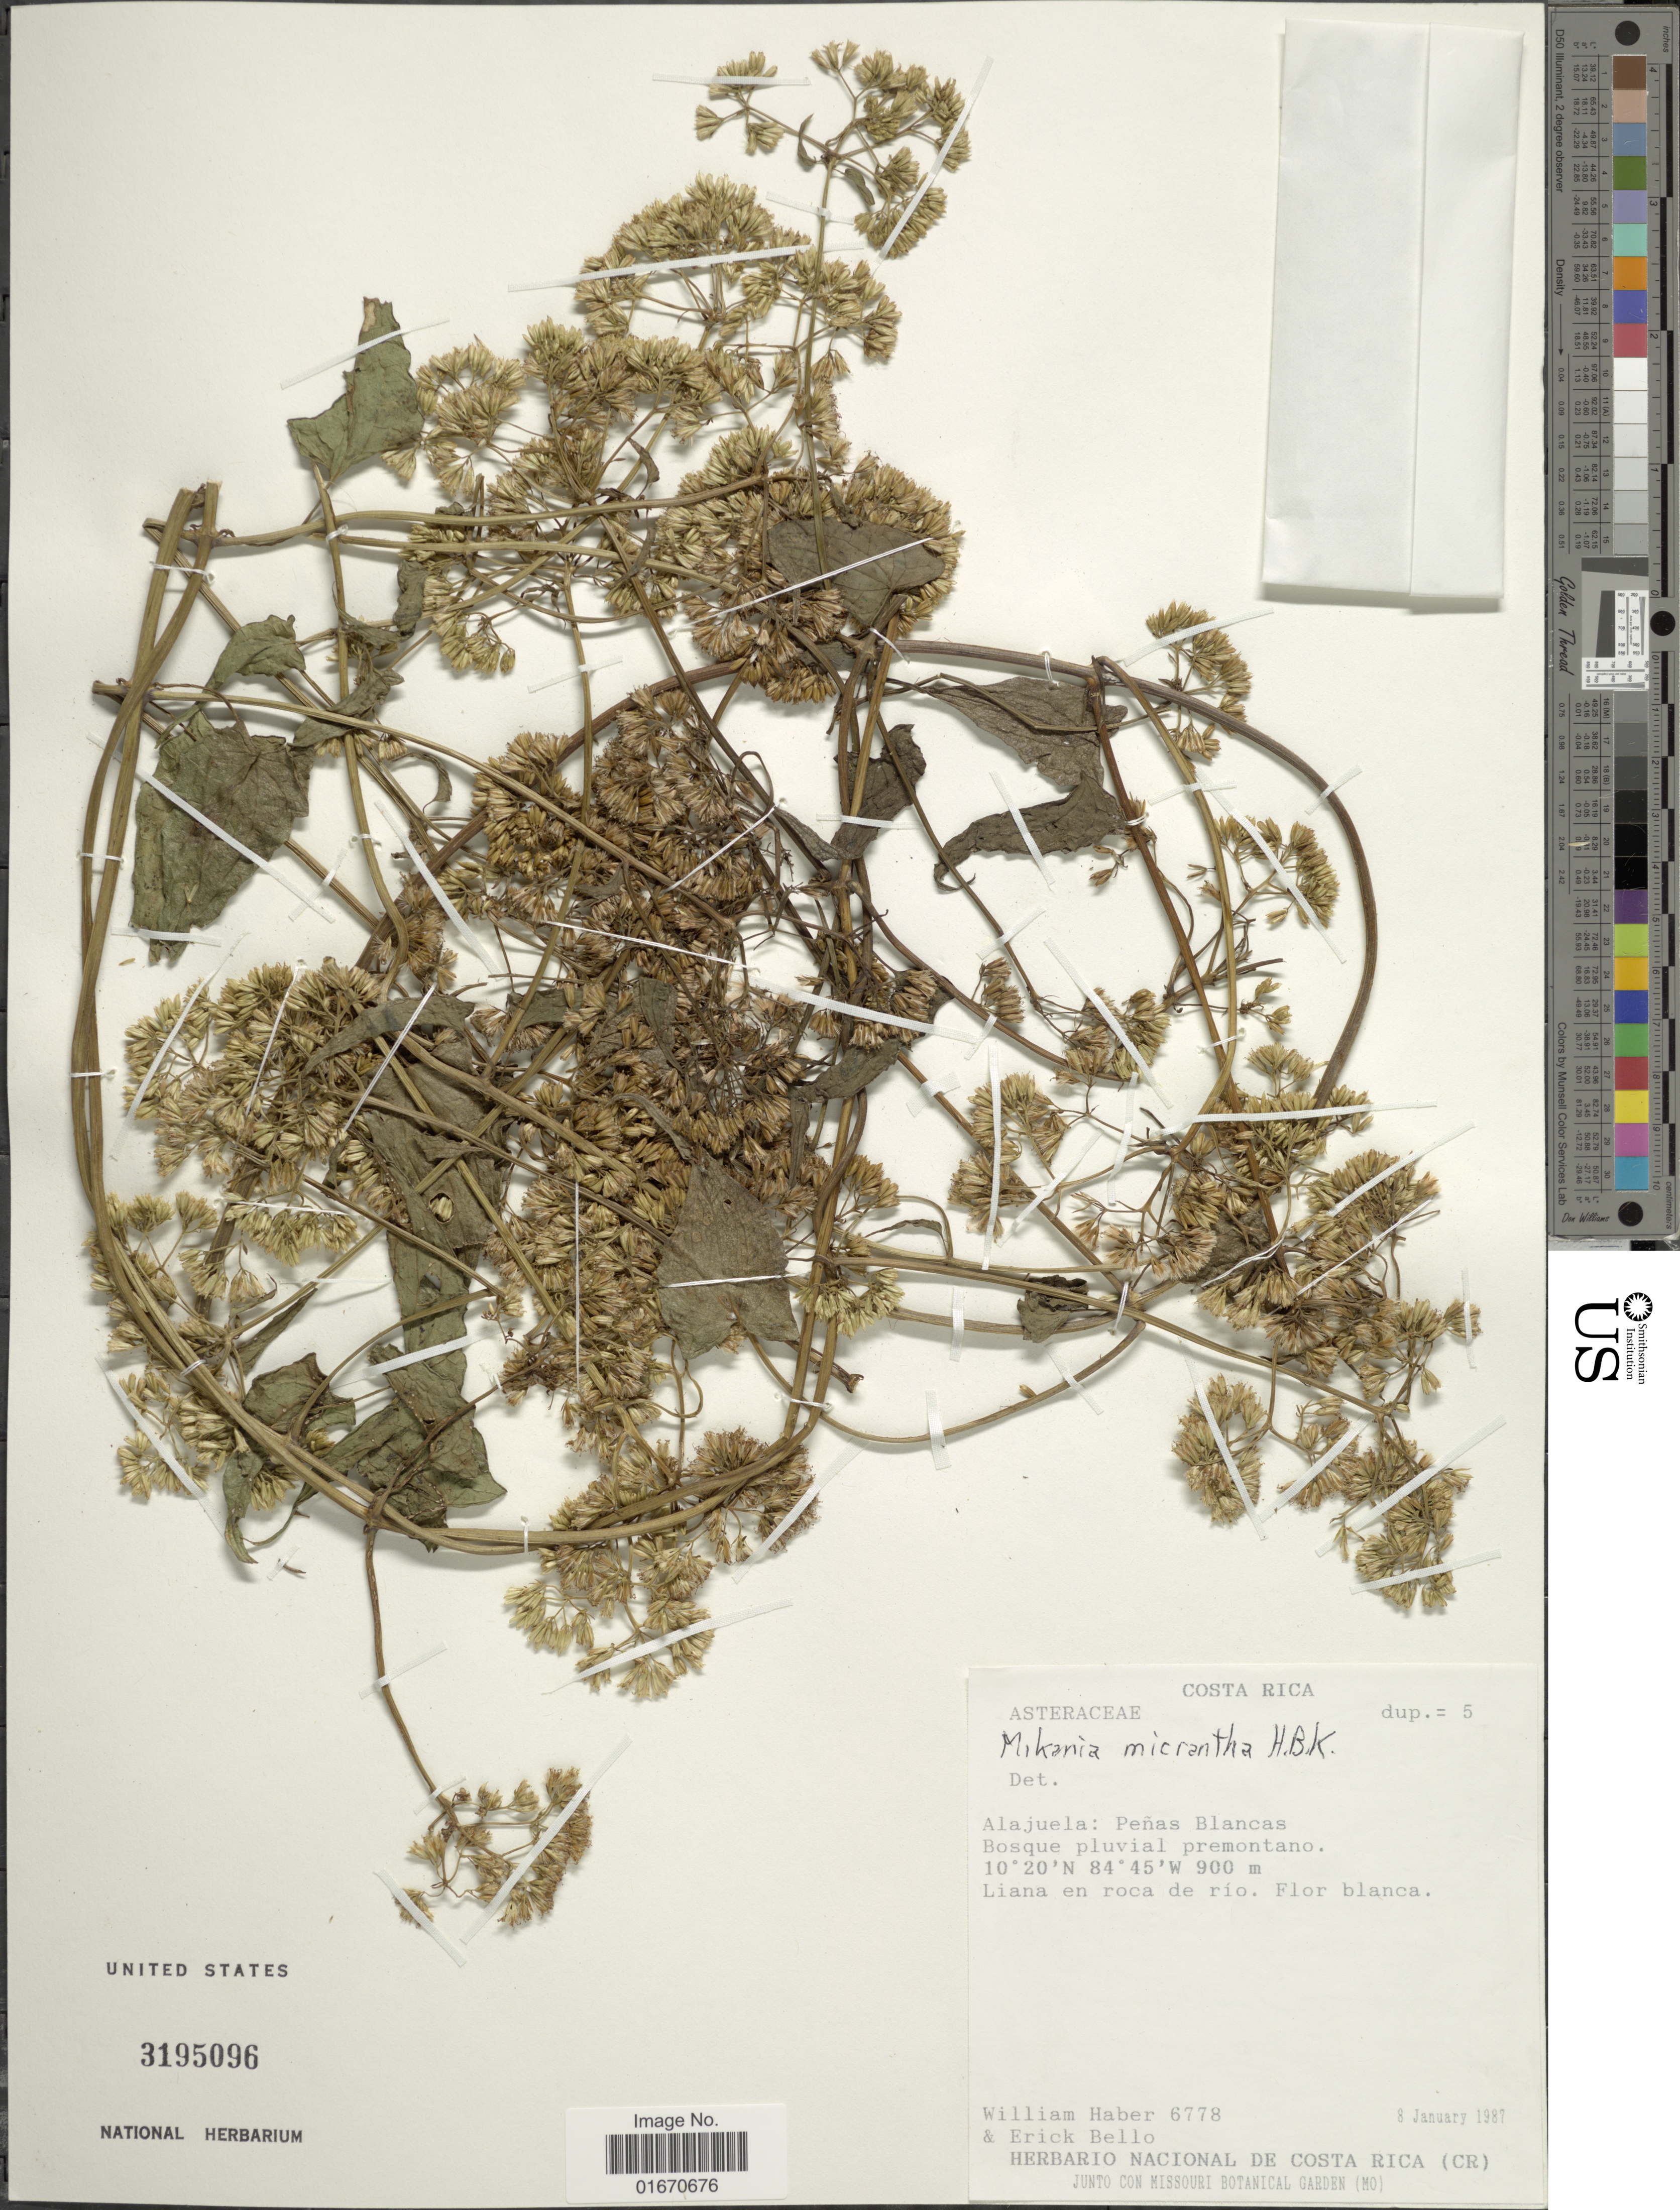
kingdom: Plantae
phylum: Tracheophyta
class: Magnoliopsida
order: Asterales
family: Asteraceae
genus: Mikania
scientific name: Mikania micrantha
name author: Kunth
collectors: W. Haber & E. Bello C.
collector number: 6778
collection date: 1987-01-08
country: Costa Rica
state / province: Alajuela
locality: Penas Blancas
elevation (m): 900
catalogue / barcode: US 3195096